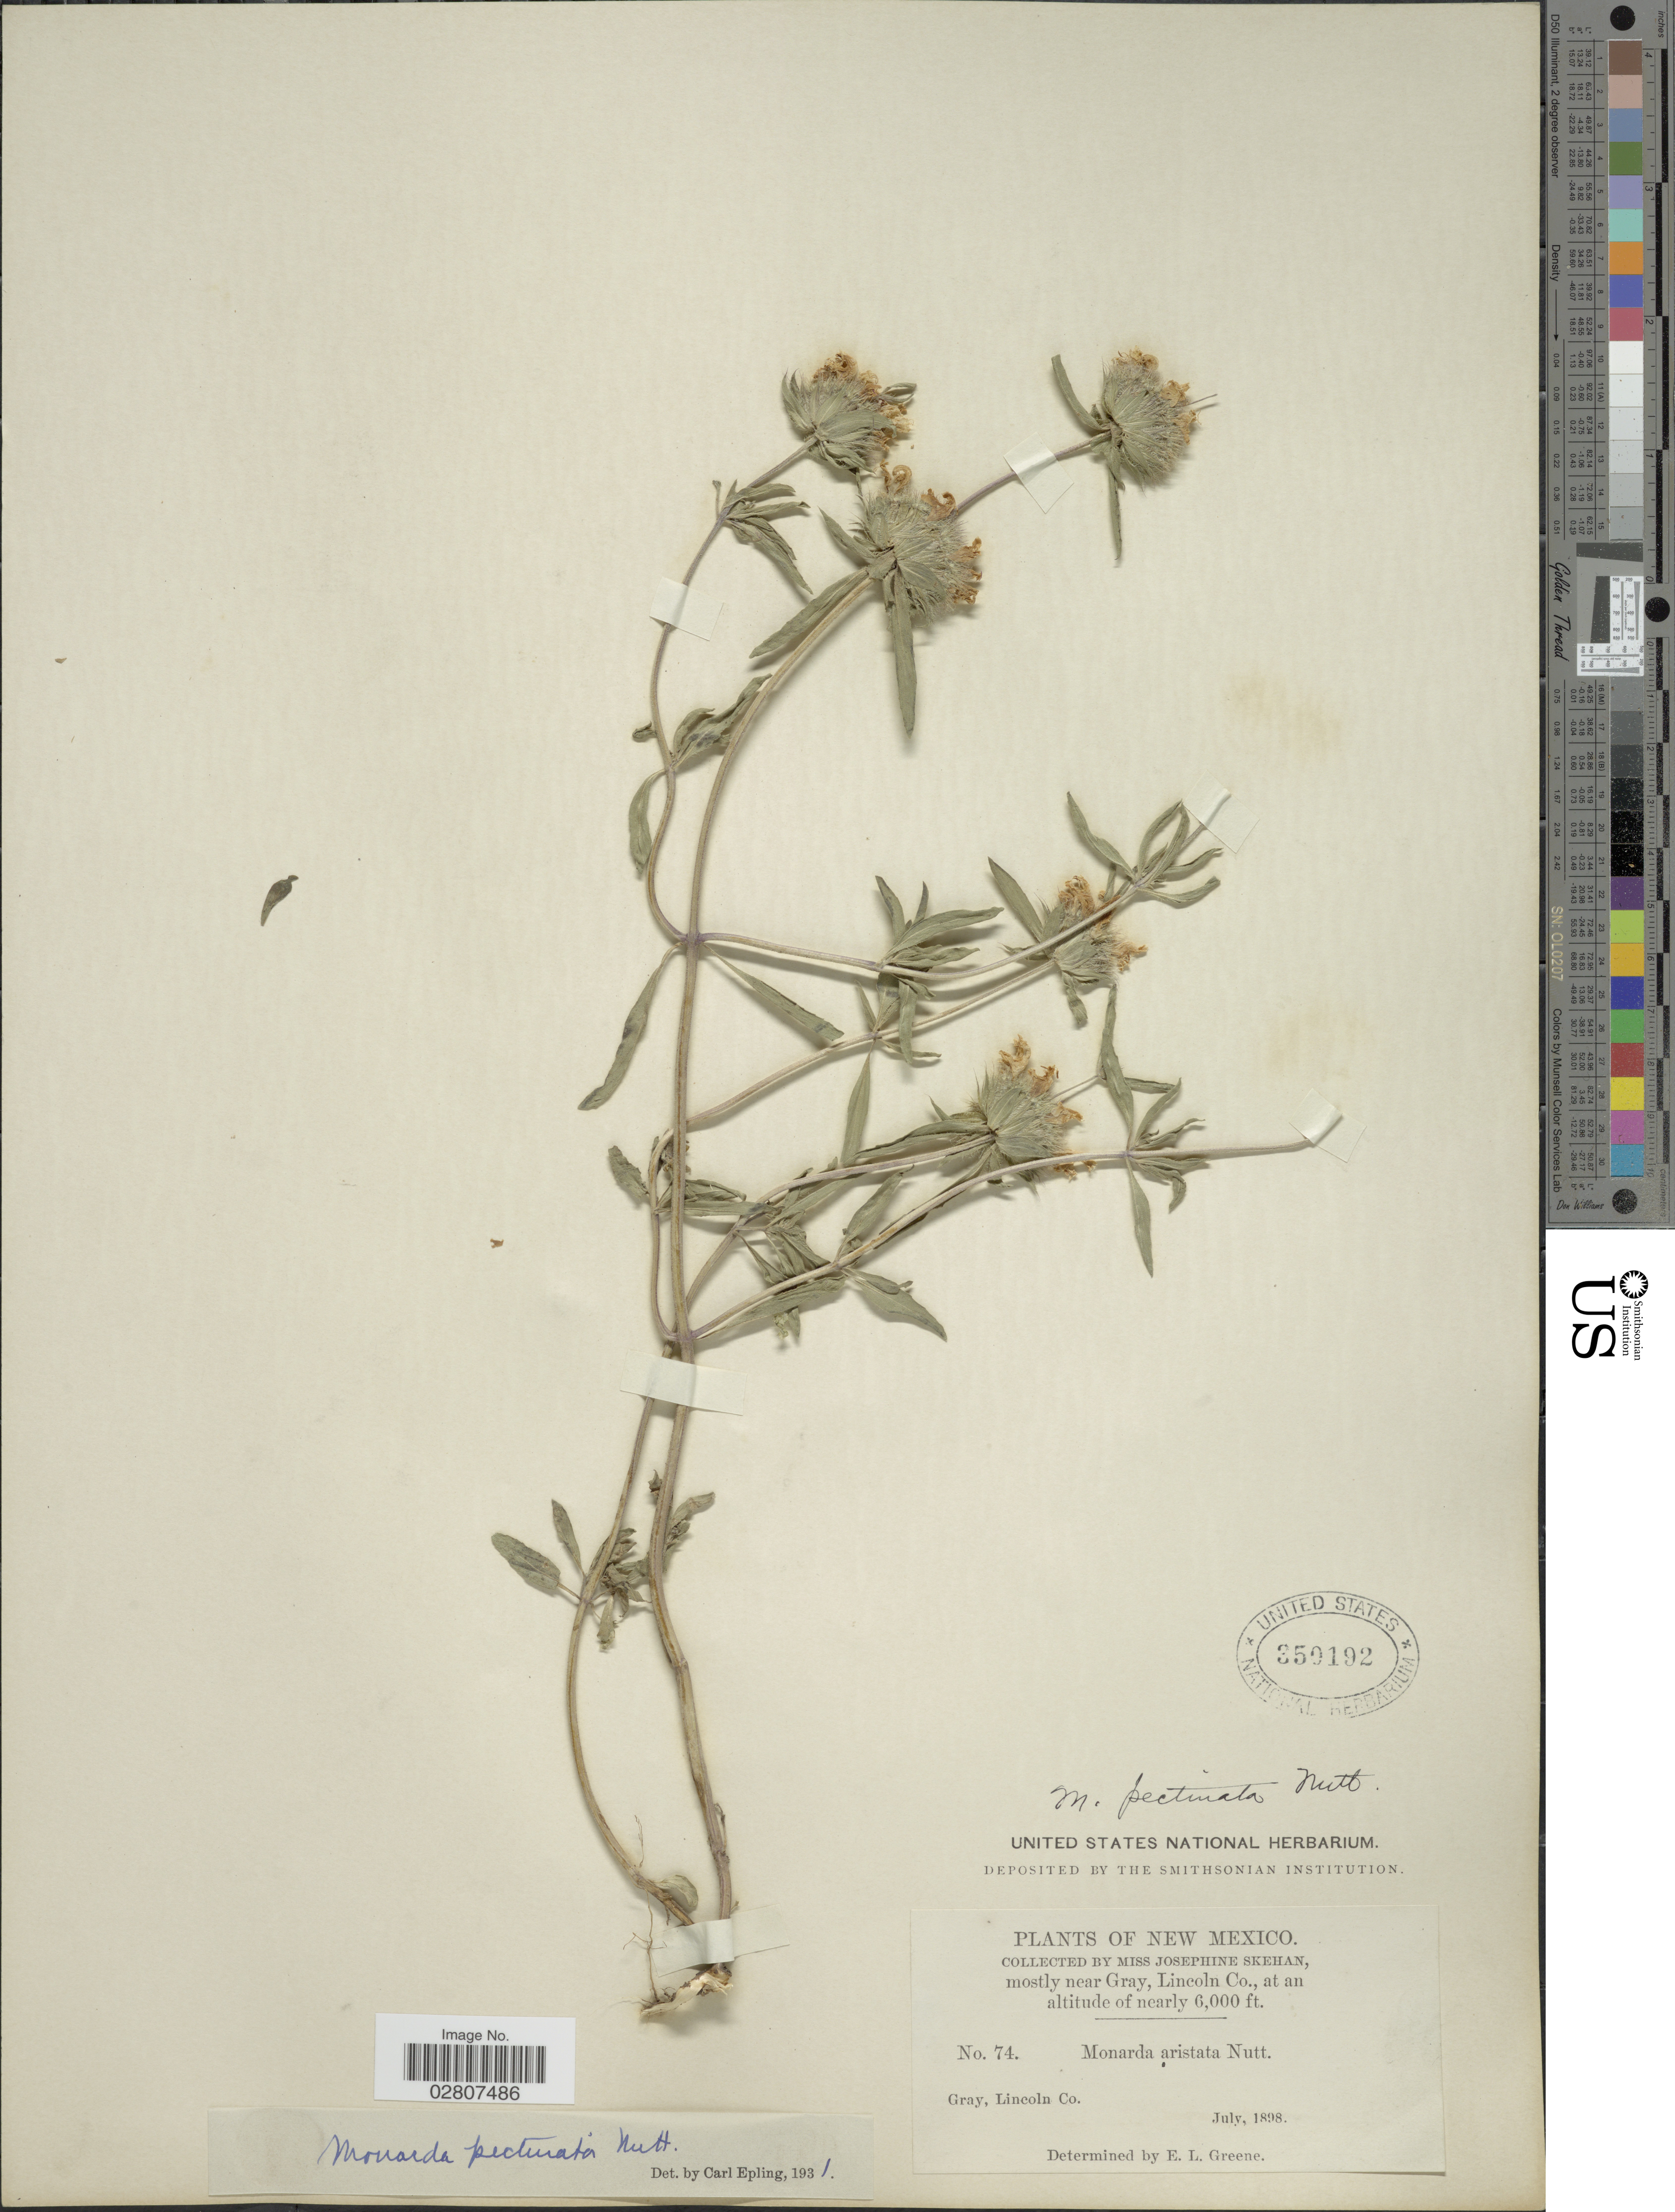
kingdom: Plantae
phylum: Tracheophyta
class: Magnoliopsida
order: Lamiales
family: Lamiaceae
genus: Monarda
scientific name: Monarda pectinata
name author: Nutt.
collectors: J. Skehan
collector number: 74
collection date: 1898-07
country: United States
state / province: New Mexico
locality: Mostly near Gray, Lincoln Co.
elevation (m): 1829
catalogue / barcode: US 350192